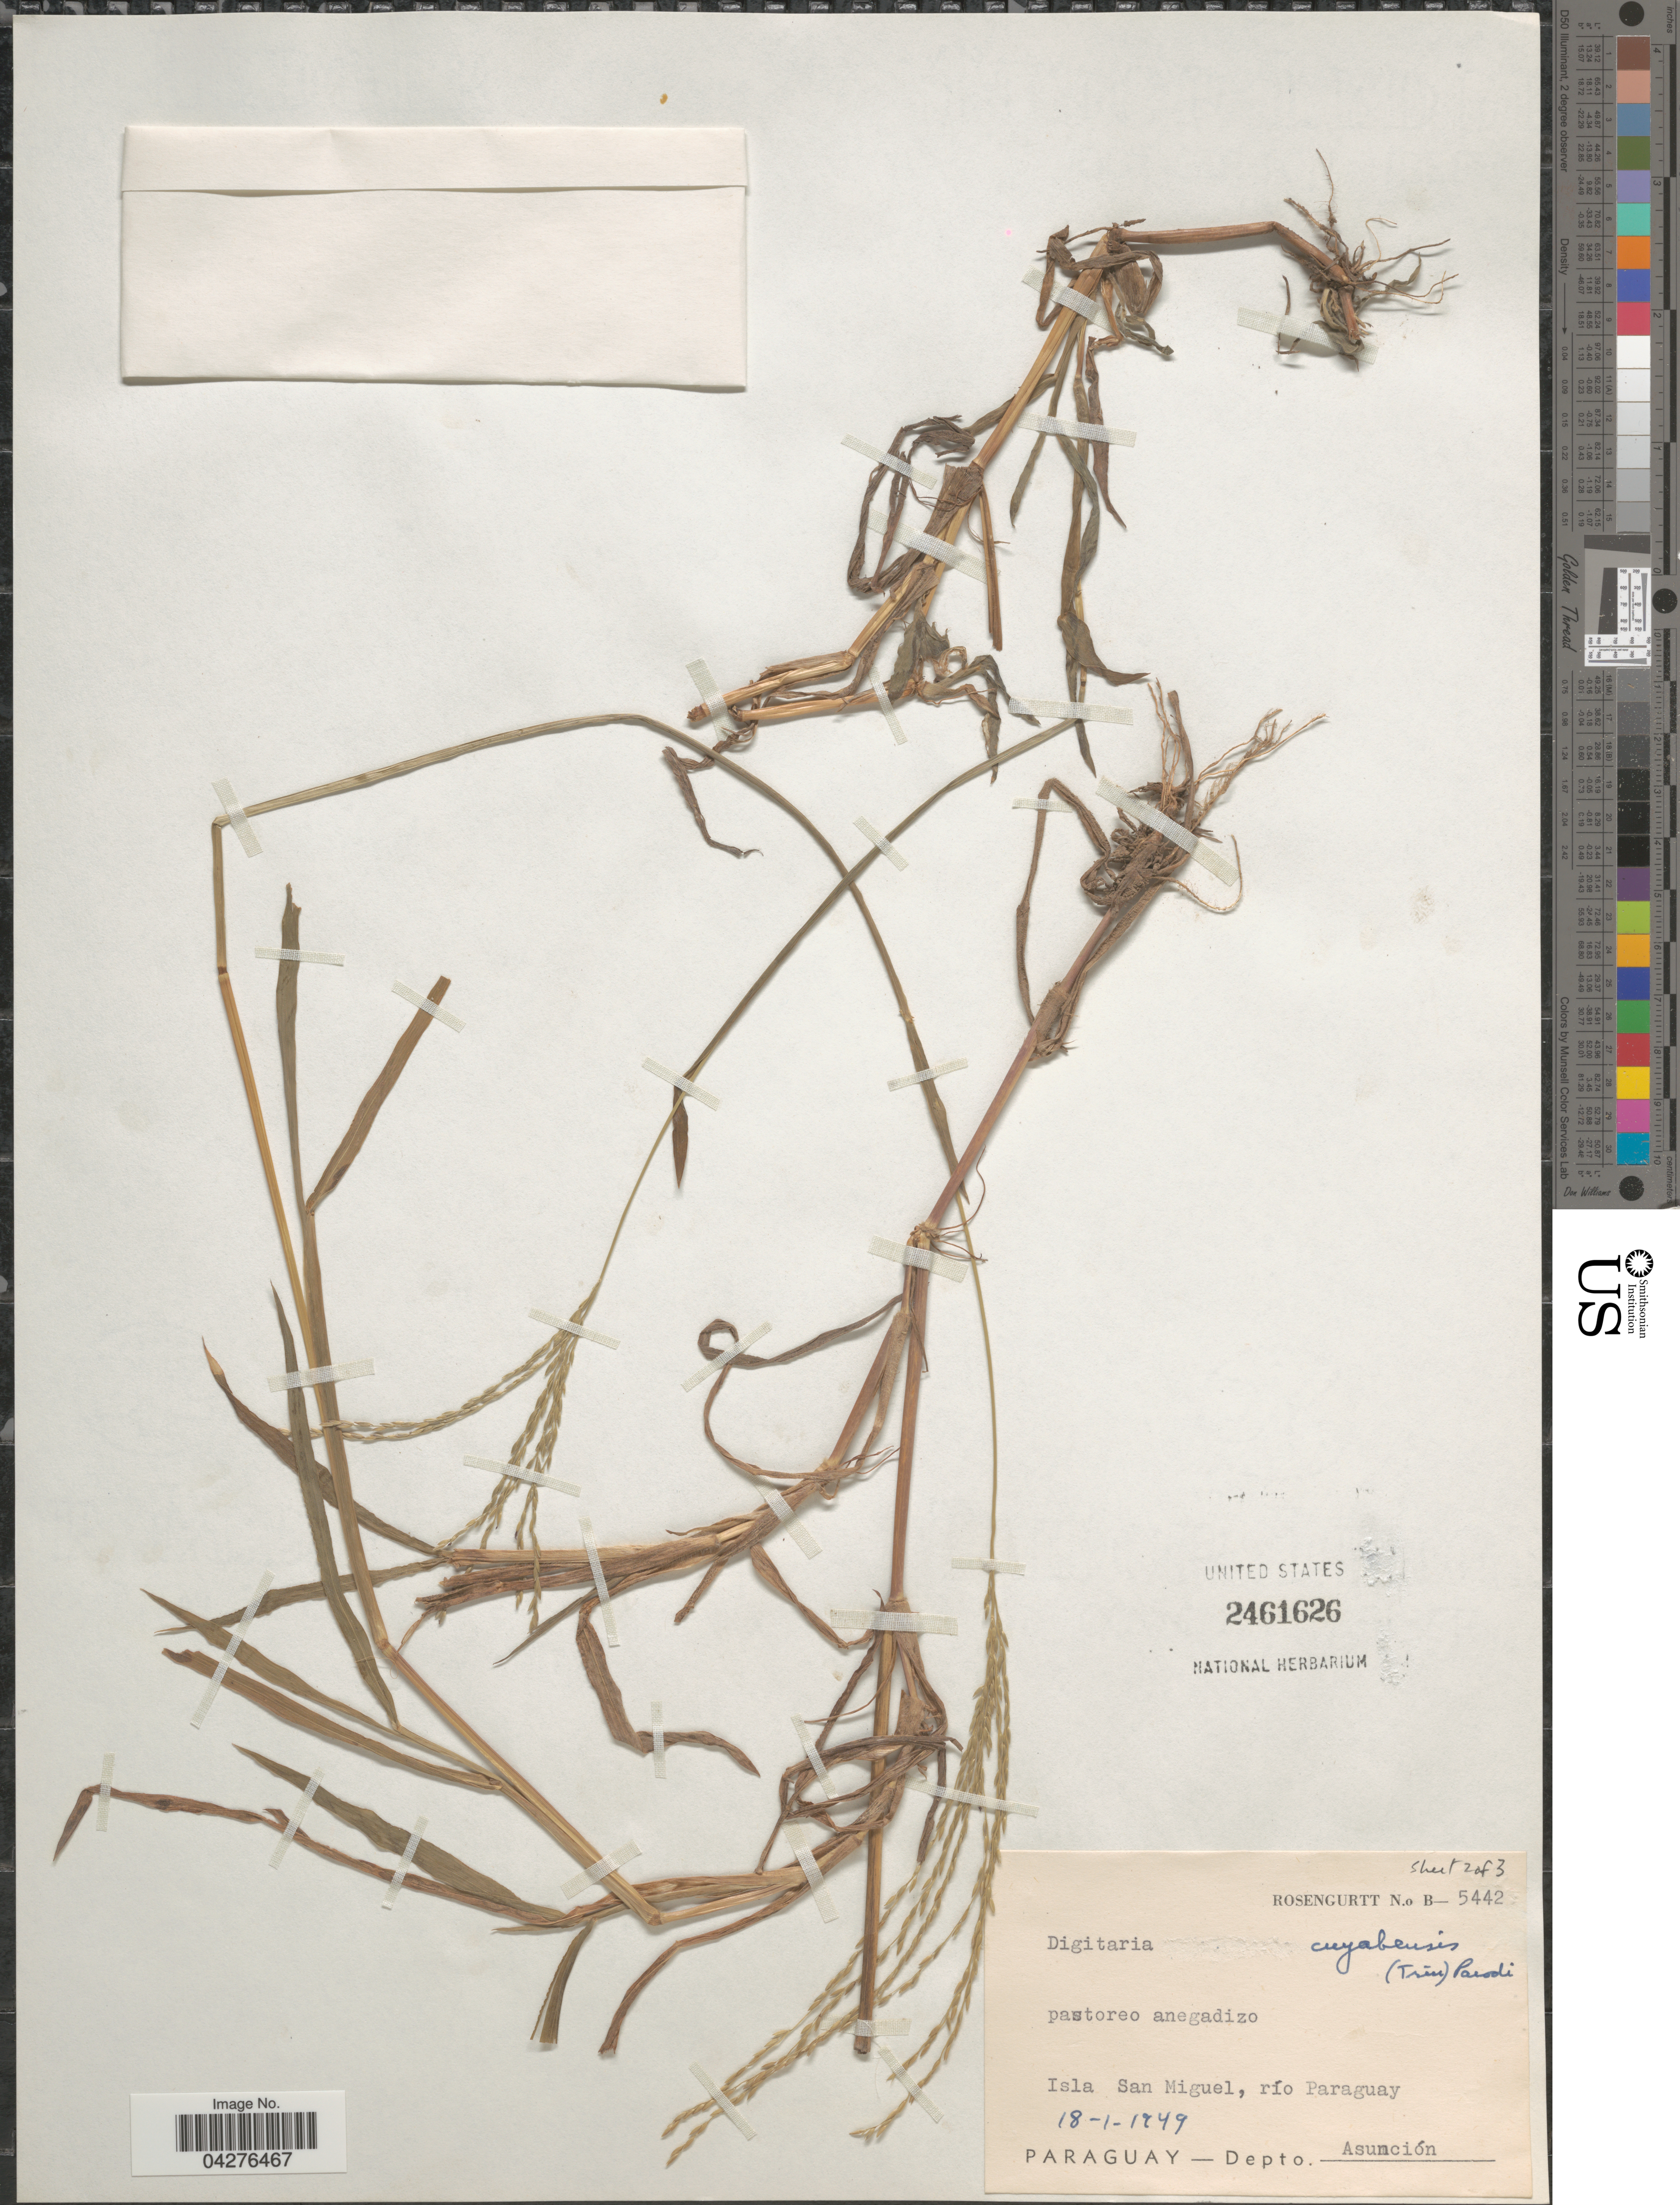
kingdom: Plantae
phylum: Tracheophyta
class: Liliopsida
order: Poales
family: Poaceae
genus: Digitaria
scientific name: Digitaria cuyabensis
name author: (Trin.) Parodi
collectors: Rosengurtt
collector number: B-5442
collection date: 1949-01-18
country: Paraguay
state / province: Asuncion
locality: Isla San Miguel, río Paraguay. Depto. Asunción.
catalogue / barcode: US 2461626